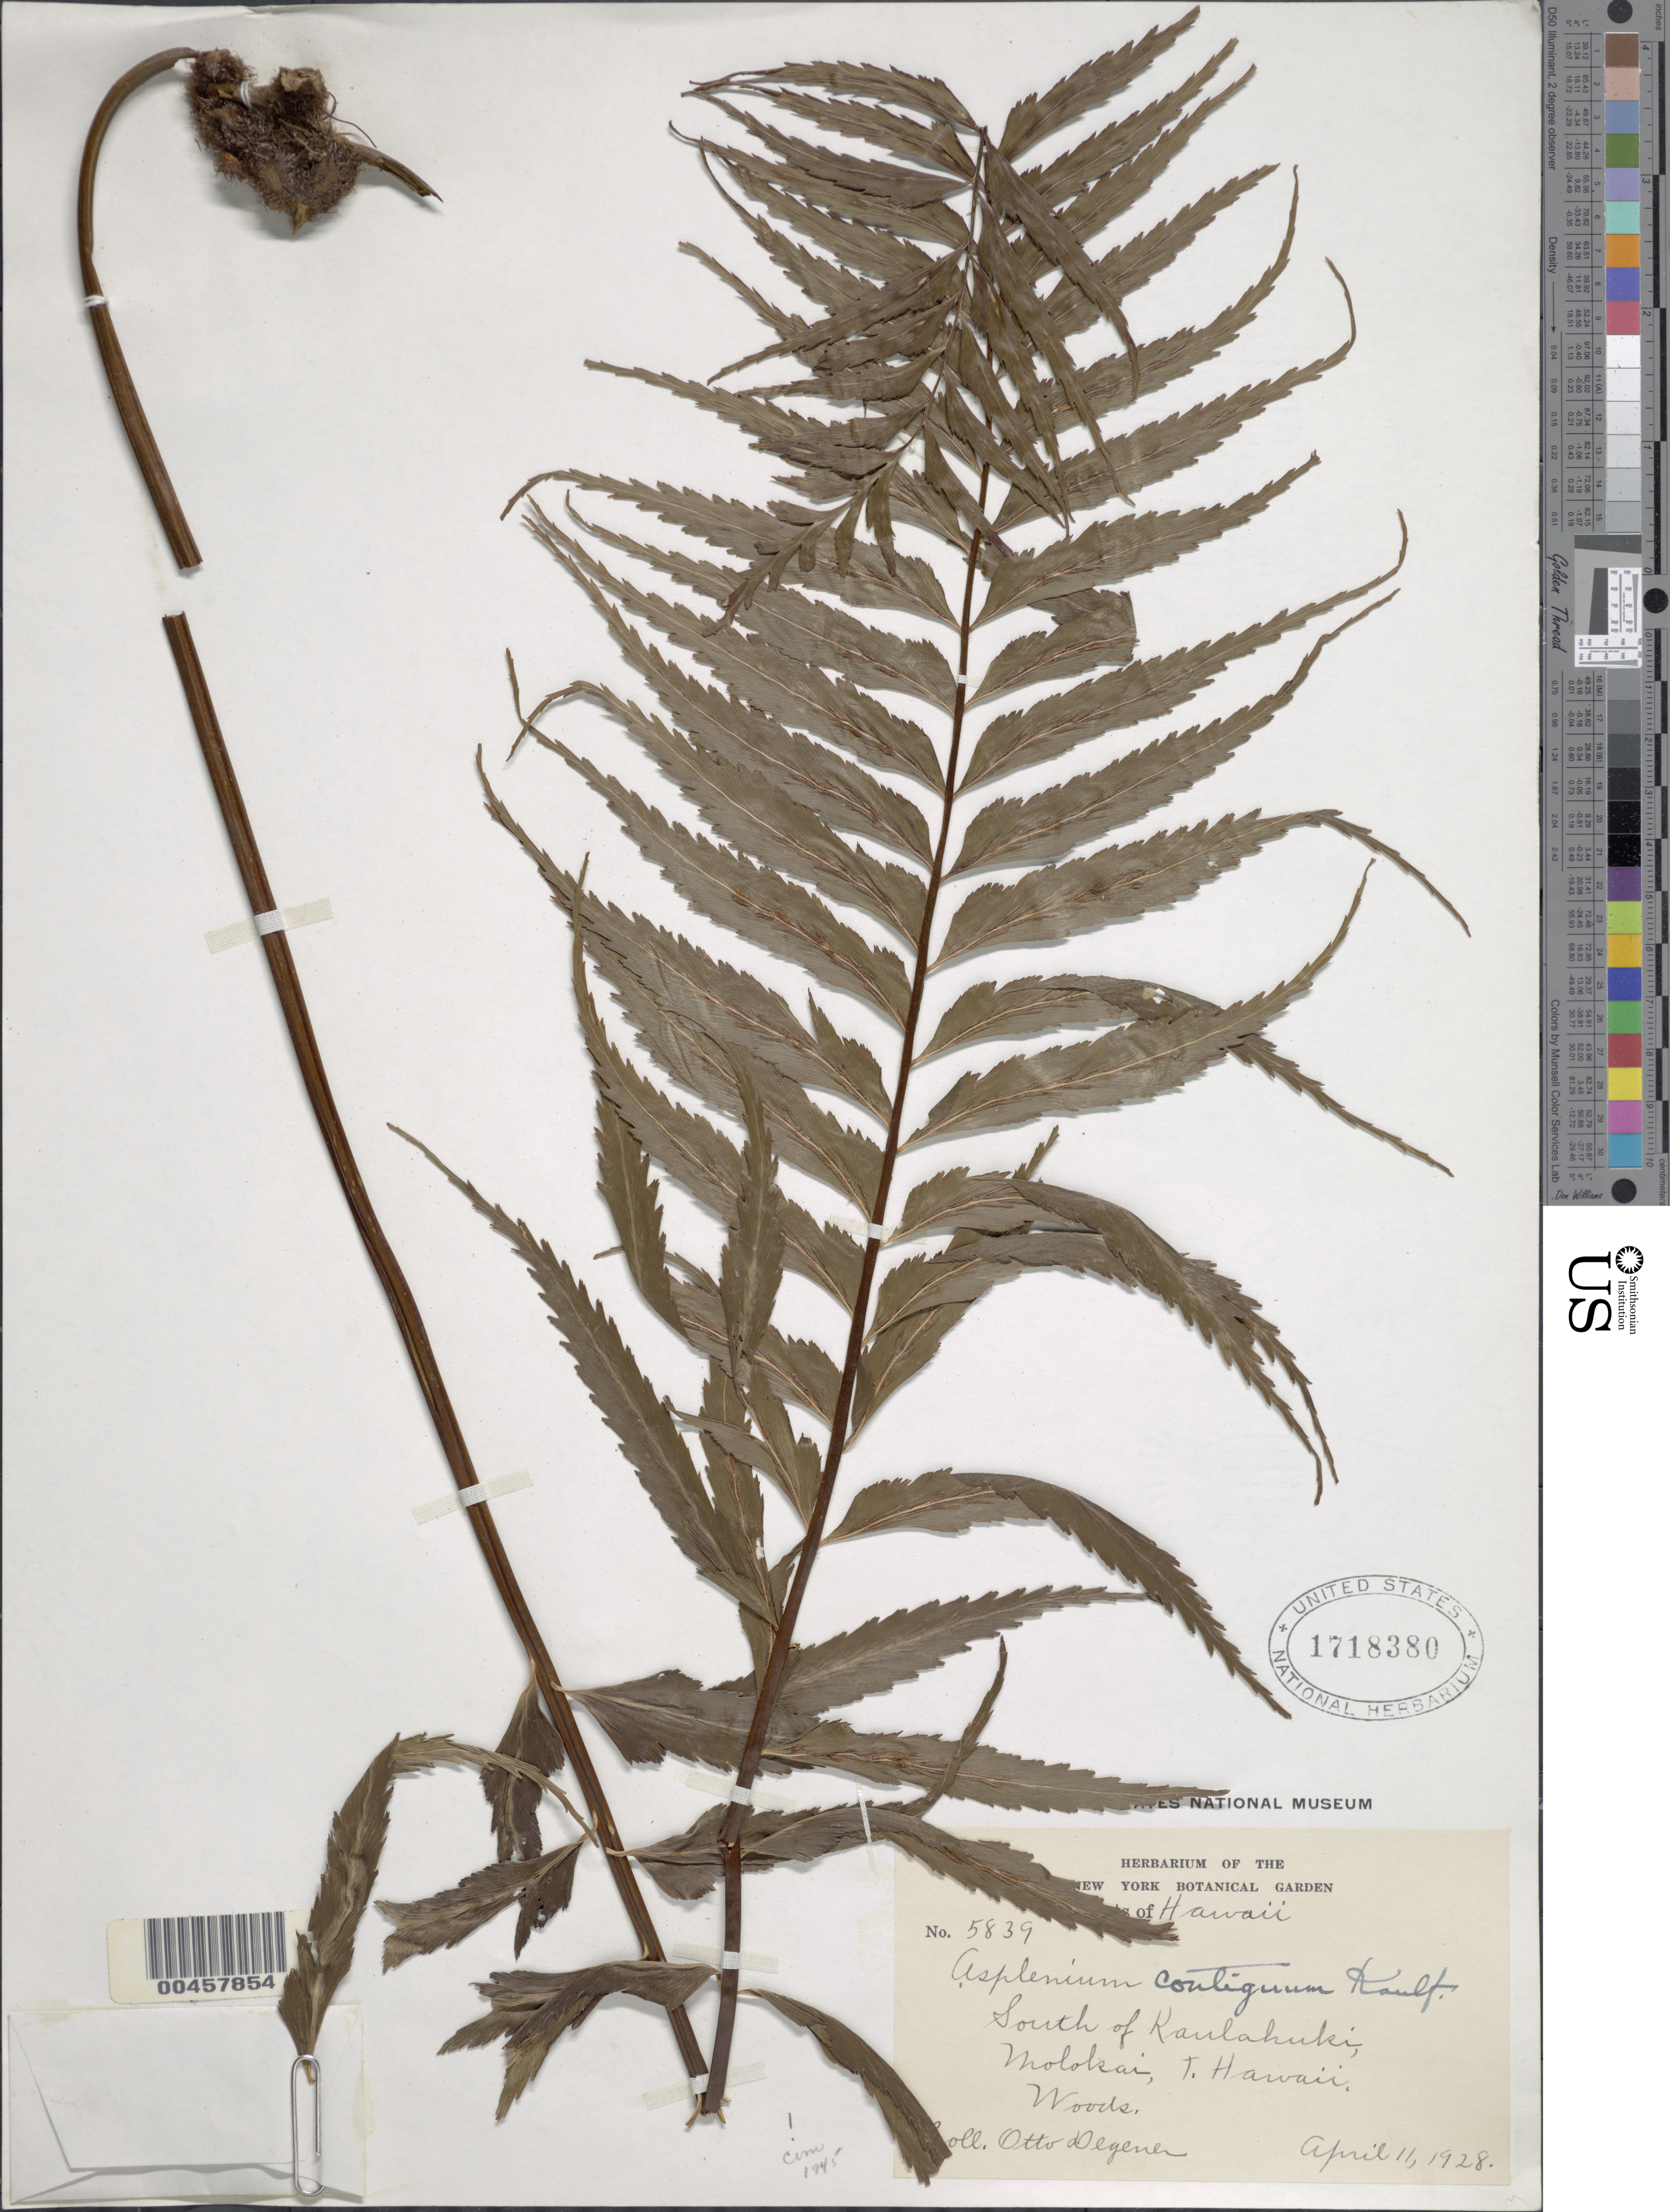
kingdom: Plantae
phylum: Tracheophyta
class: Polypodiopsida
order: Polypodiales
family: Aspleniaceae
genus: Asplenium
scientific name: Asplenium contiguum var. contiguum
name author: Kaulf.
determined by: Wagner, W. L., (BOT), Smithsonian Institution - National Museum of Natural History (UNITED STATES)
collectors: O. Degener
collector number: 5839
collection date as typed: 11 Apr 1928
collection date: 1928-04-11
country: United States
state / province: Hawaii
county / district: Maui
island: Moloka'i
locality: South of Kaulahuki, Molokai, T. Hawaii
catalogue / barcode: US 1718380